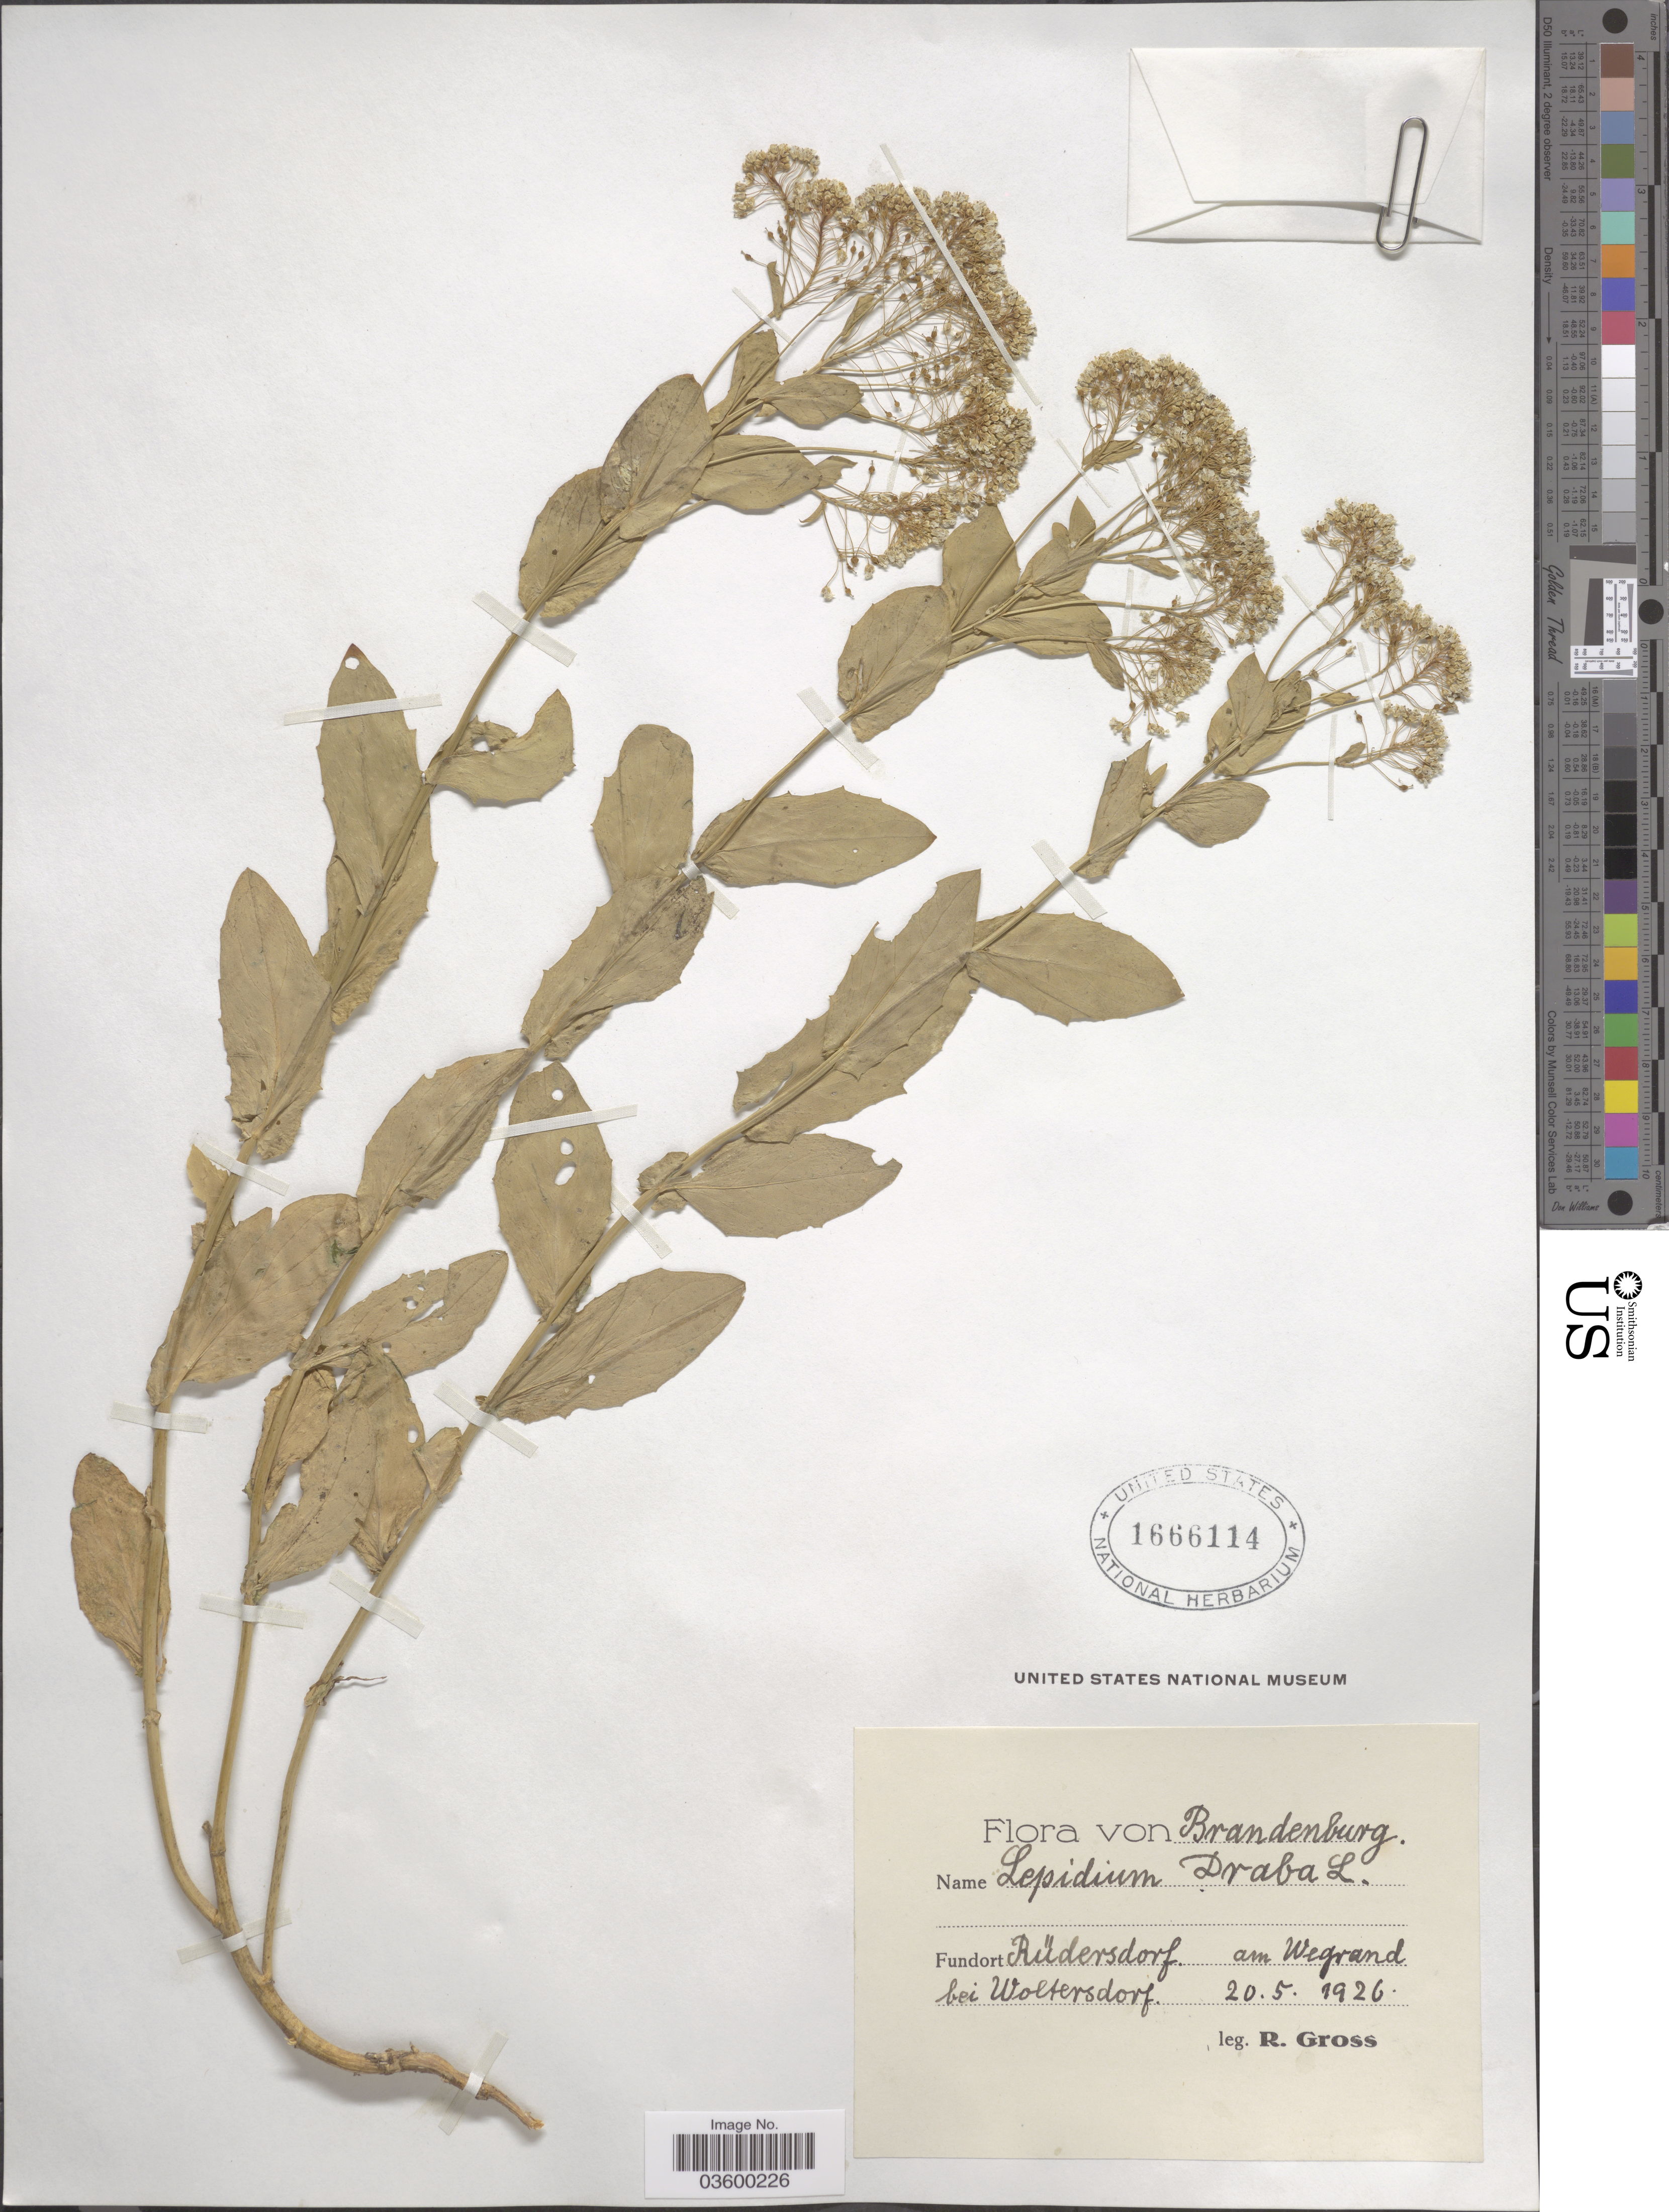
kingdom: Plantae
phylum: Tracheophyta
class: Magnoliopsida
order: Brassicales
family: Brassicaceae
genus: Lepidium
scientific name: Lepidium draba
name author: L.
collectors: R. Gross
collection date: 1926-05-20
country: Germany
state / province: Brandenburg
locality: Rüdersdorf. am Wegrand bei Woltersdorf.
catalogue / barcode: US 1666114